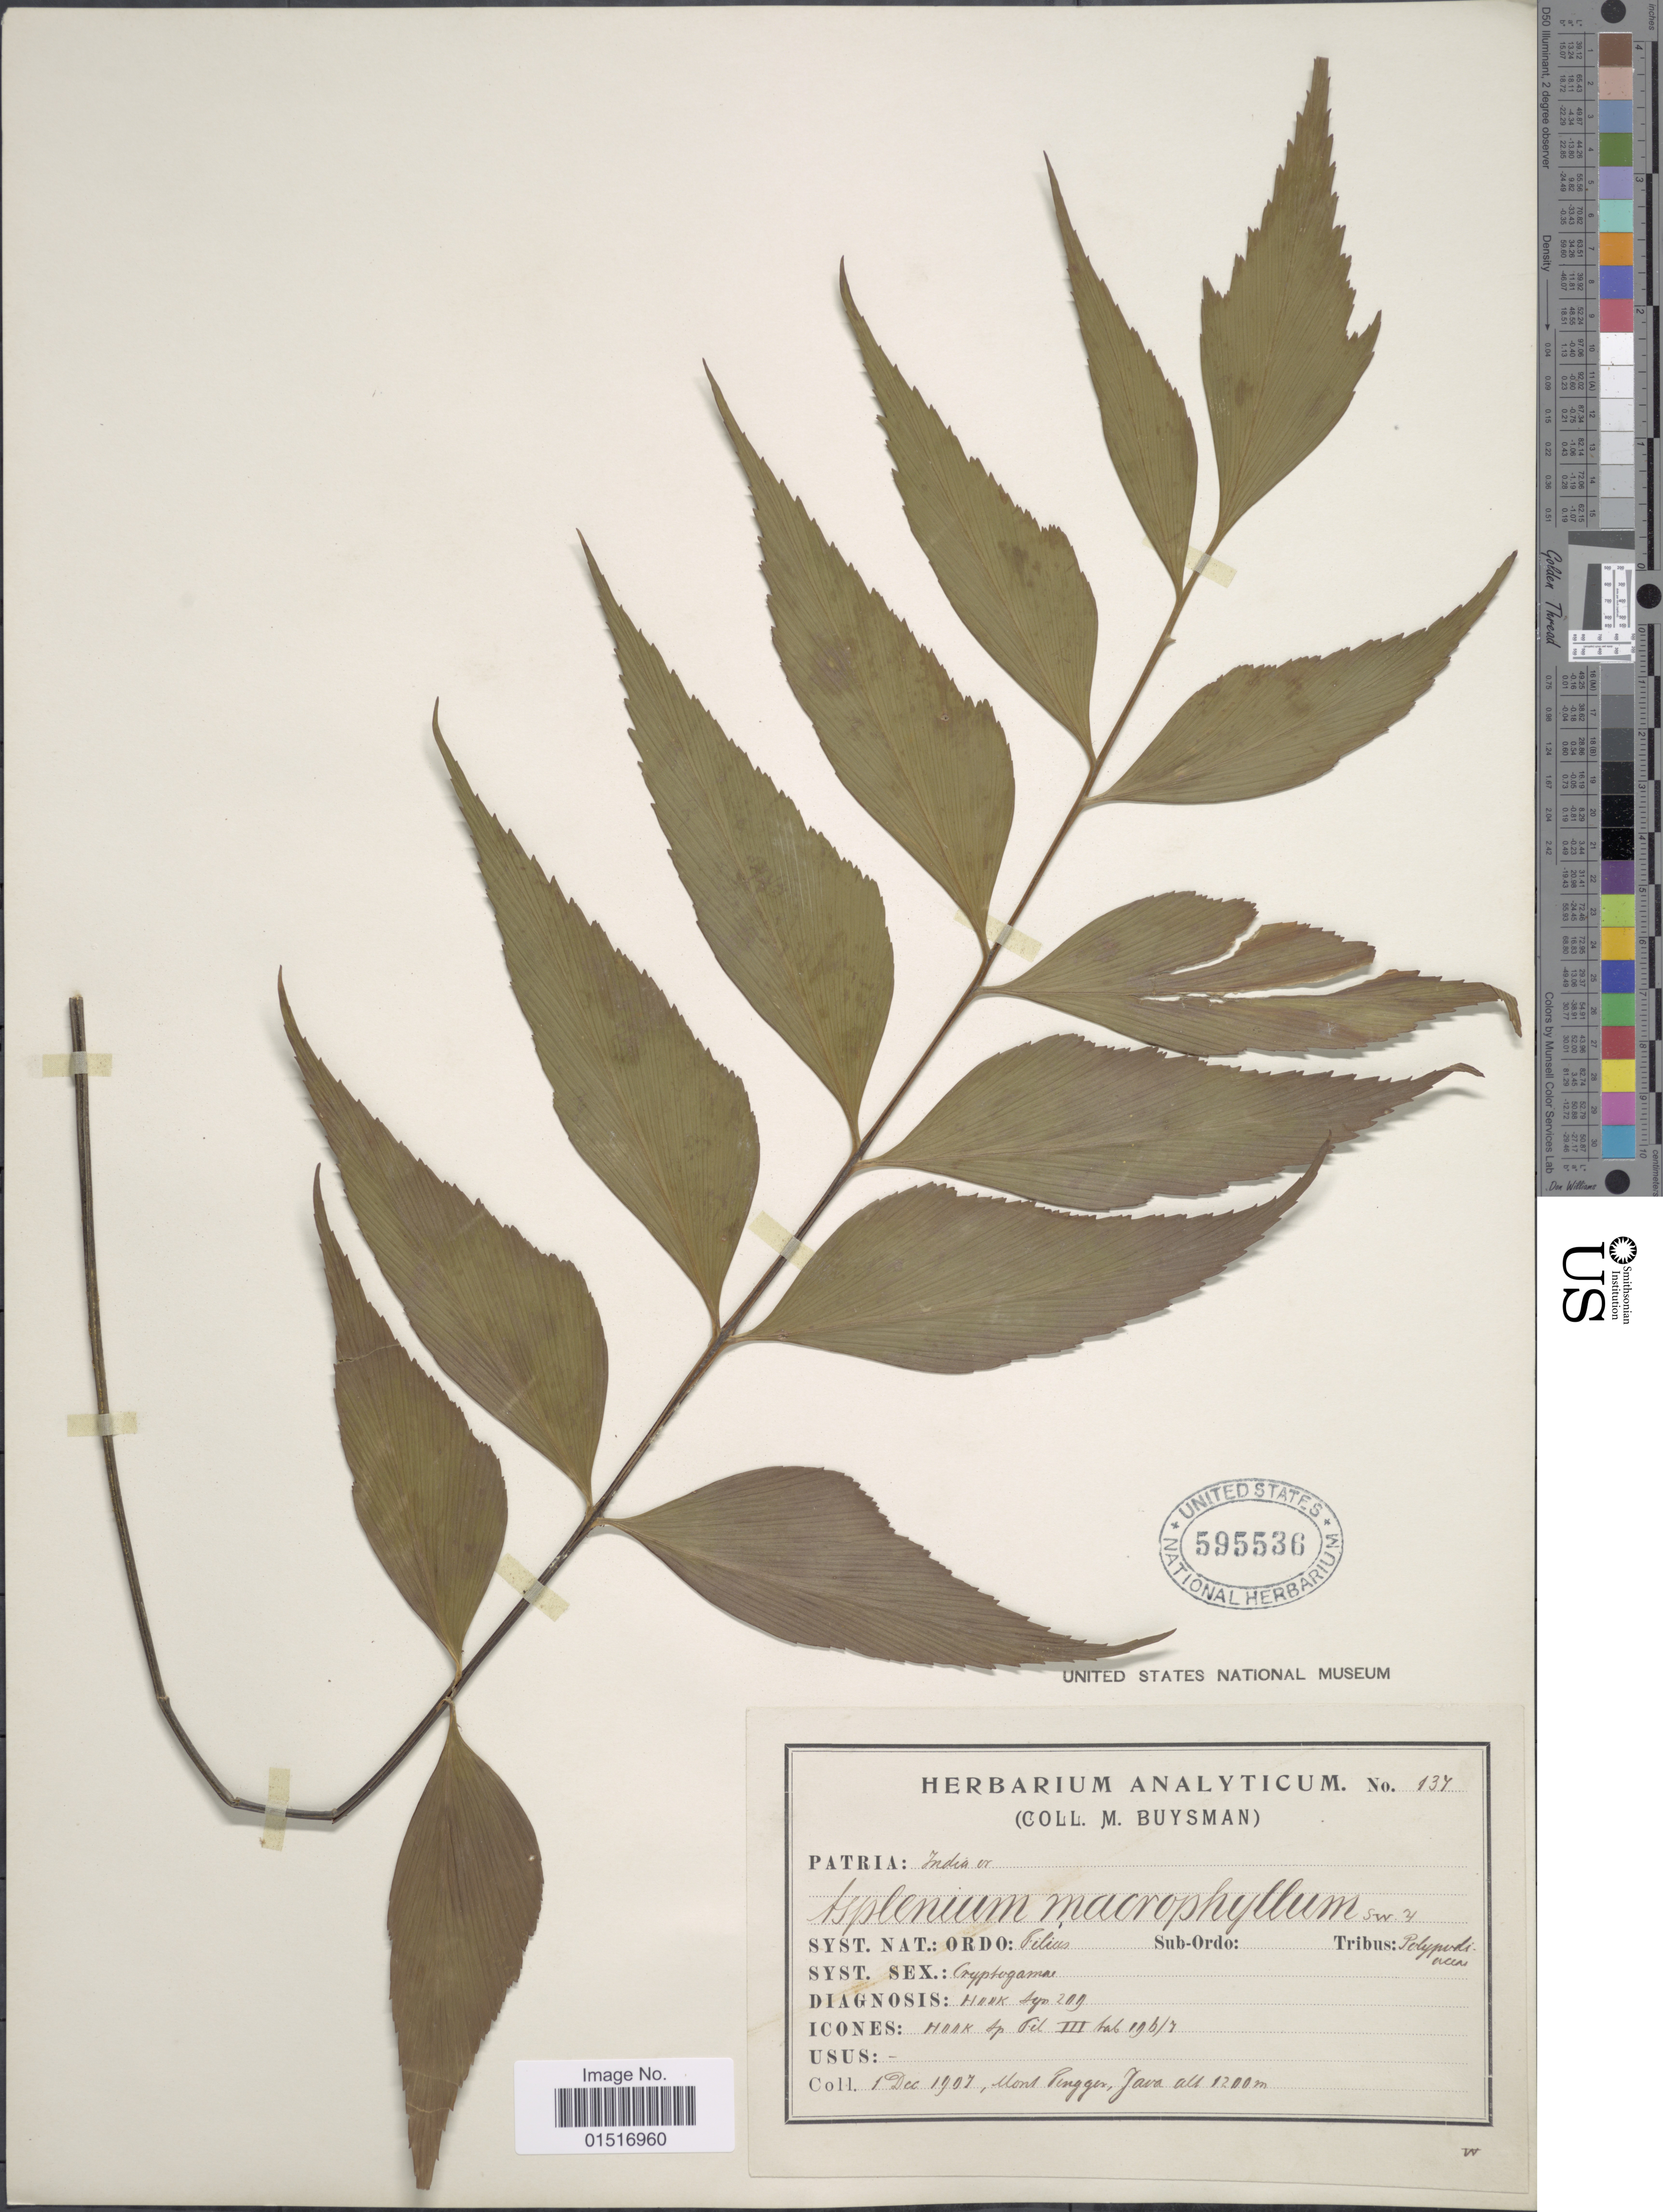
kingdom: Plantae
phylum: Tracheophyta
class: Polypodiopsida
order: Polypodiales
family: Aspleniaceae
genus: Asplenium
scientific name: Asplenium polyodon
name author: G. Forst.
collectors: M. Buysman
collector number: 137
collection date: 1907-12-11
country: Indonesia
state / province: Java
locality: Mont Pengger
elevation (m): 1200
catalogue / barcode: US 595536